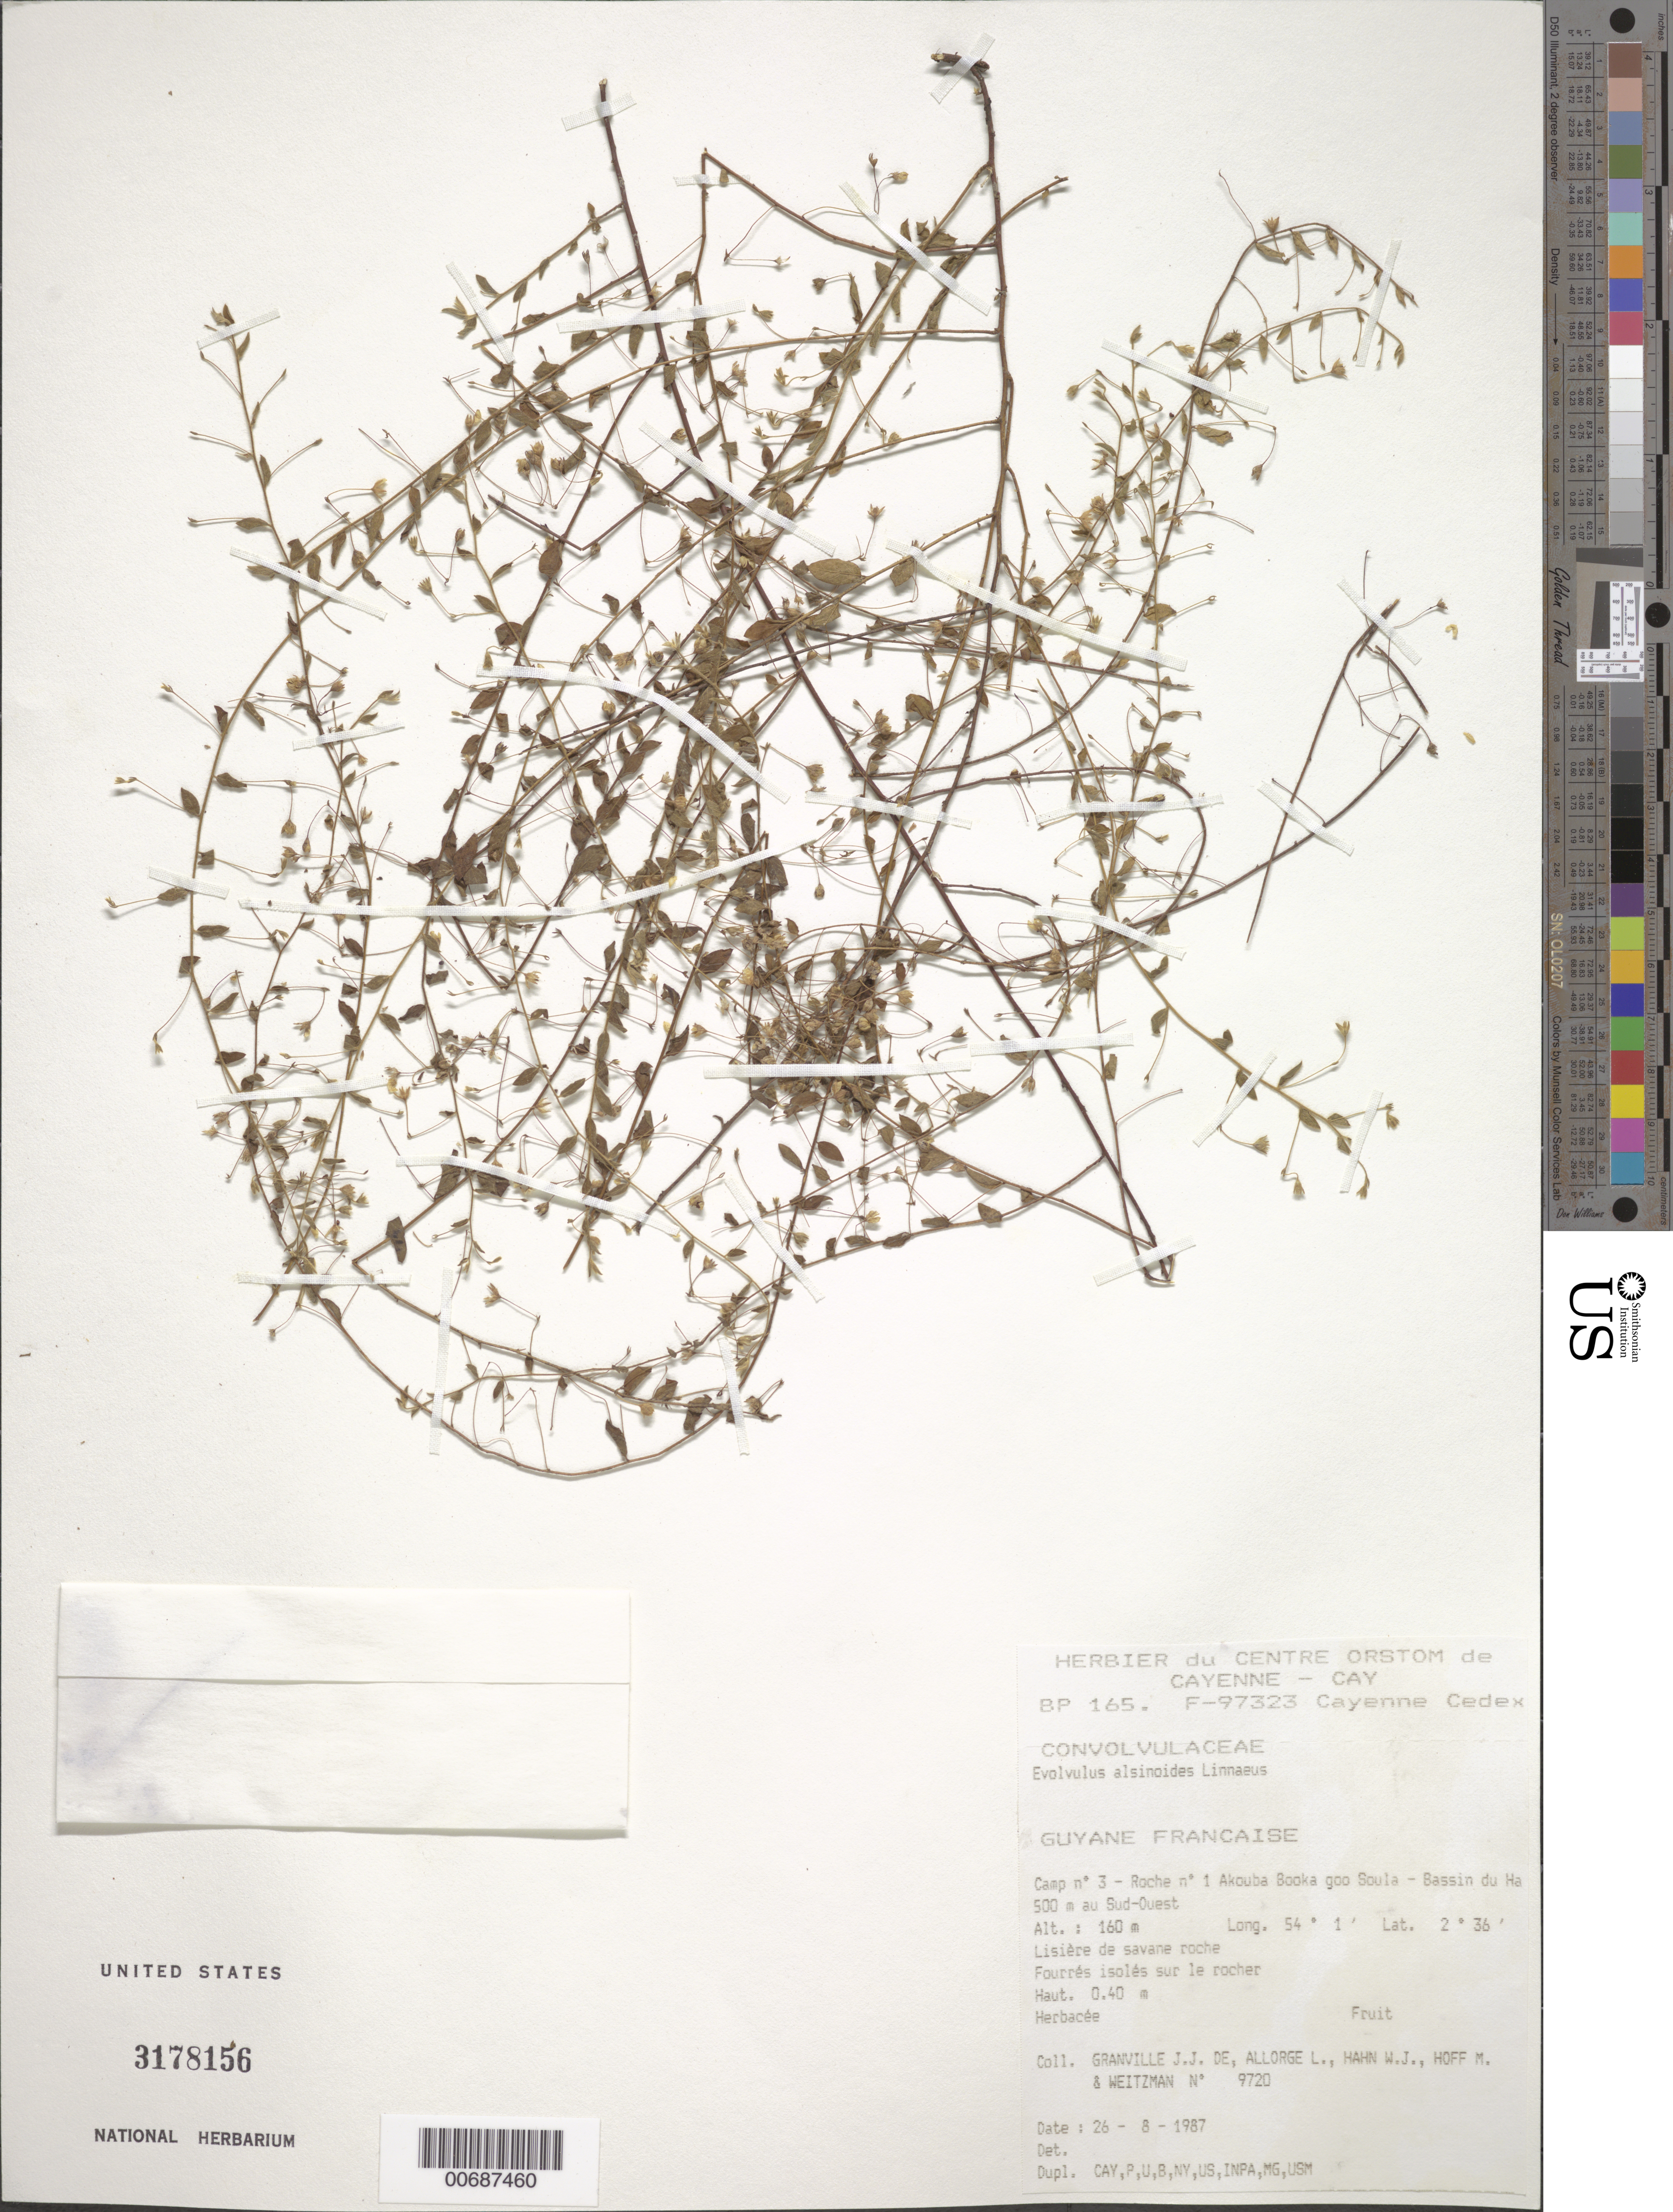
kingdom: Plantae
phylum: Tracheophyta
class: Magnoliopsida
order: Solanales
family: Convolvulaceae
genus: Evolvulus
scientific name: Evolvulus alsinoides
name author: (L.) L.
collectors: J.-J. de Granville, L. Allorge, W. J. Hahn, M. Hoff & Weitzman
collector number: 9720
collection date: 1987-08-26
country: French Guiana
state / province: Cayenne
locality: Guyane Francaise, Camp n° 3 - Roche n° 1 Akouba Booka goo Soula - Bassin du Ha 500 m au Sud-Ouest.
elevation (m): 160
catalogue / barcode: US 3178156